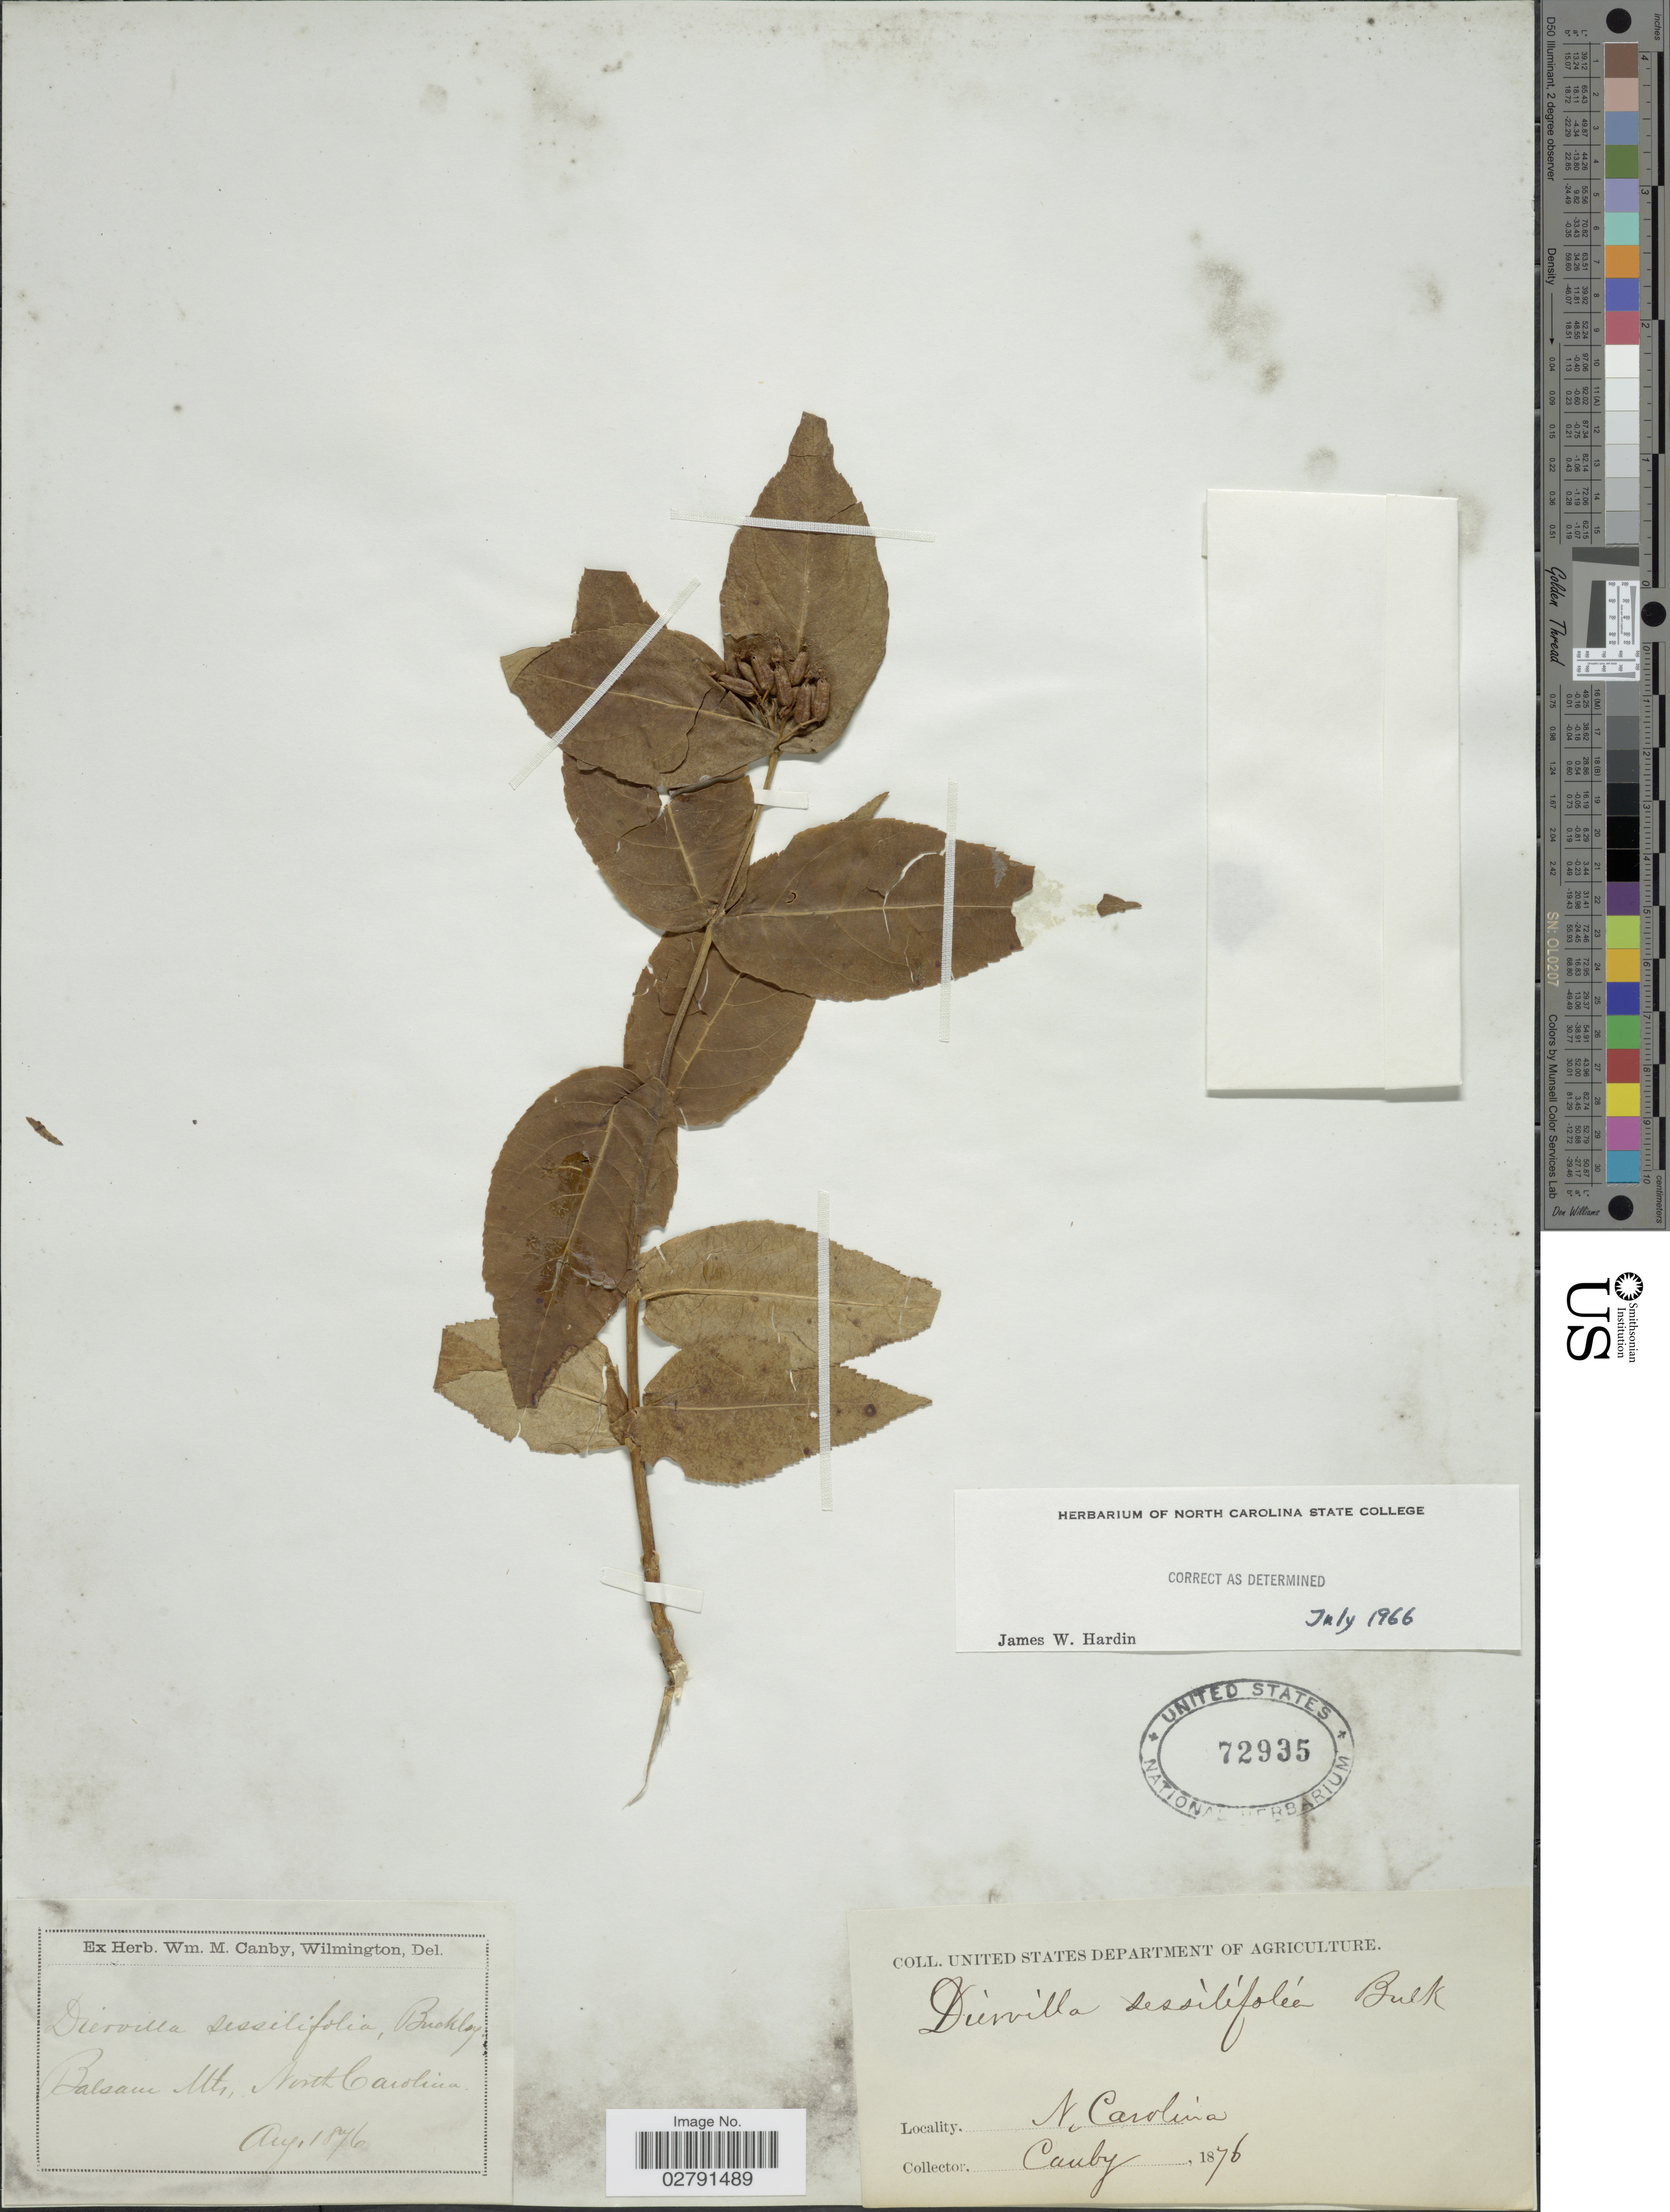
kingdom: Plantae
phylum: Tracheophyta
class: Magnoliopsida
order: Dipsacales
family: Caprifoliaceae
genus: Diervilla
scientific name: Diervilla sessilifolia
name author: Buckley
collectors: Canby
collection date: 1876-08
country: United States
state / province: North Carolina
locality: Balsam Mts.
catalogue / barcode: US 72935